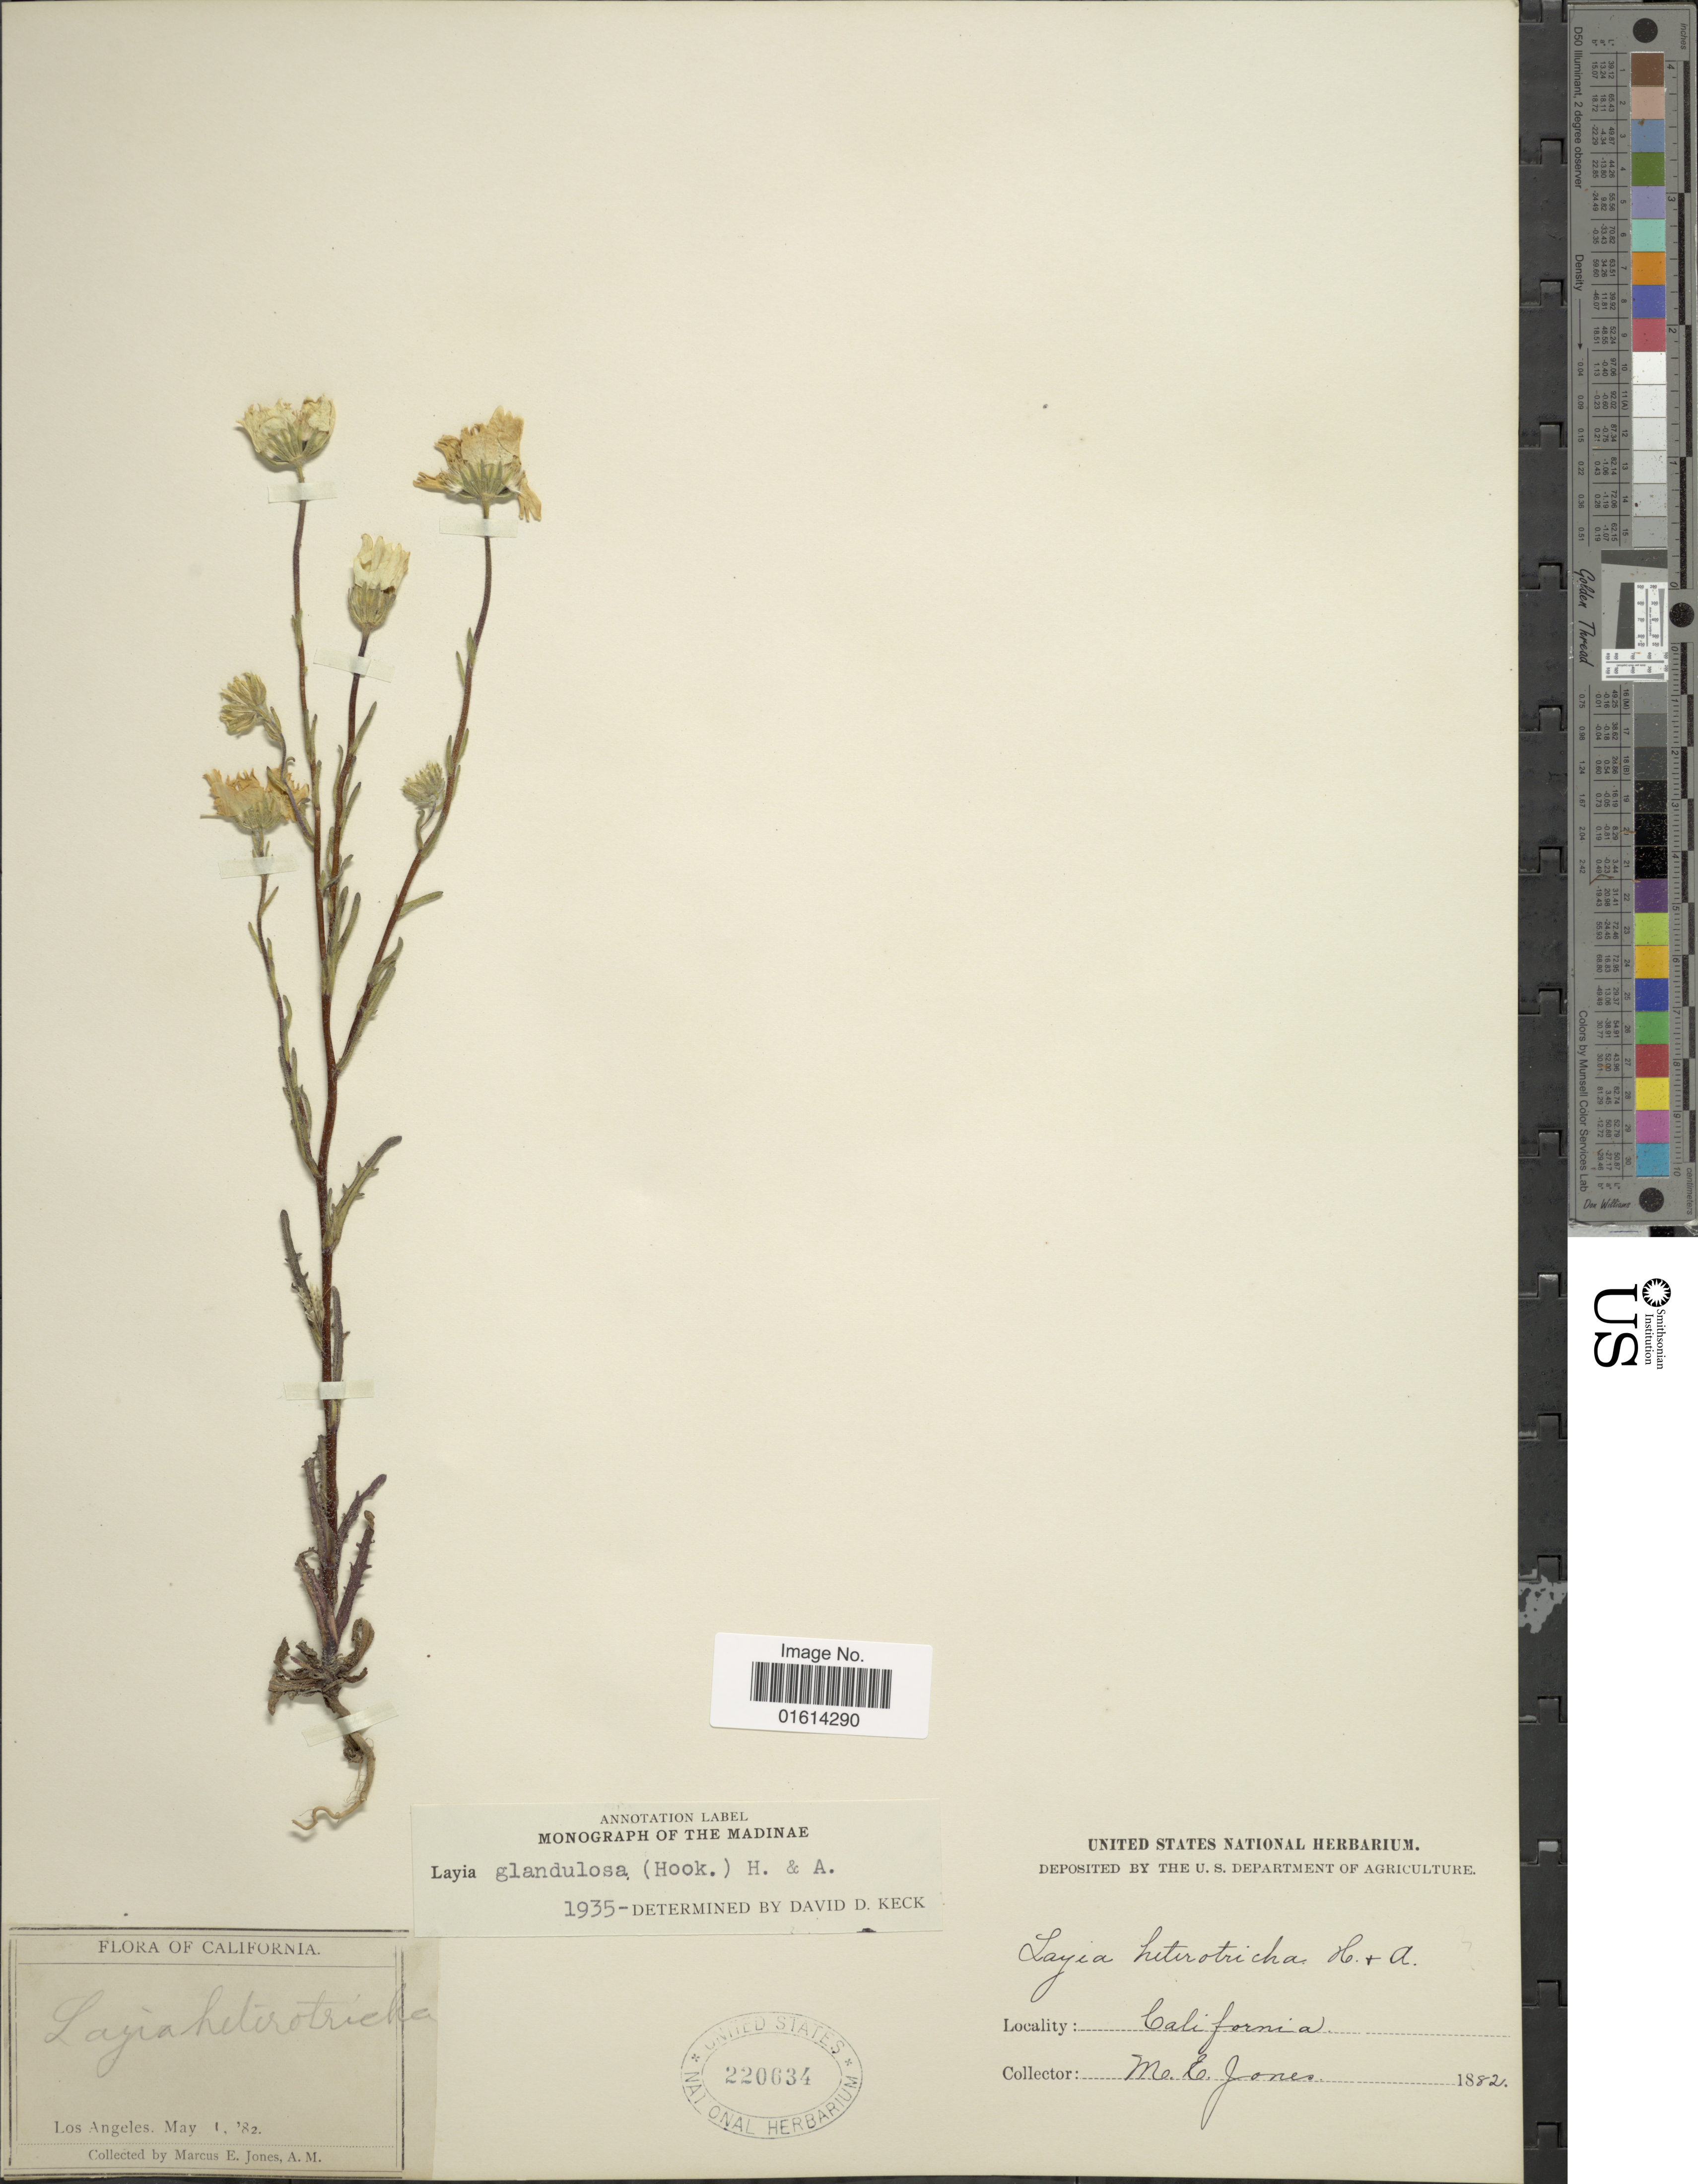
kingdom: Plantae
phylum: Tracheophyta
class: Magnoliopsida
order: Asterales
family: Asteraceae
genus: Layia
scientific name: Layia glandulosa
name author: Hook. & Arn.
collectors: M. E. Jones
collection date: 1882-05-01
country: United States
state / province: California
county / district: Los Angeles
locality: Los Angeles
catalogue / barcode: US 220634